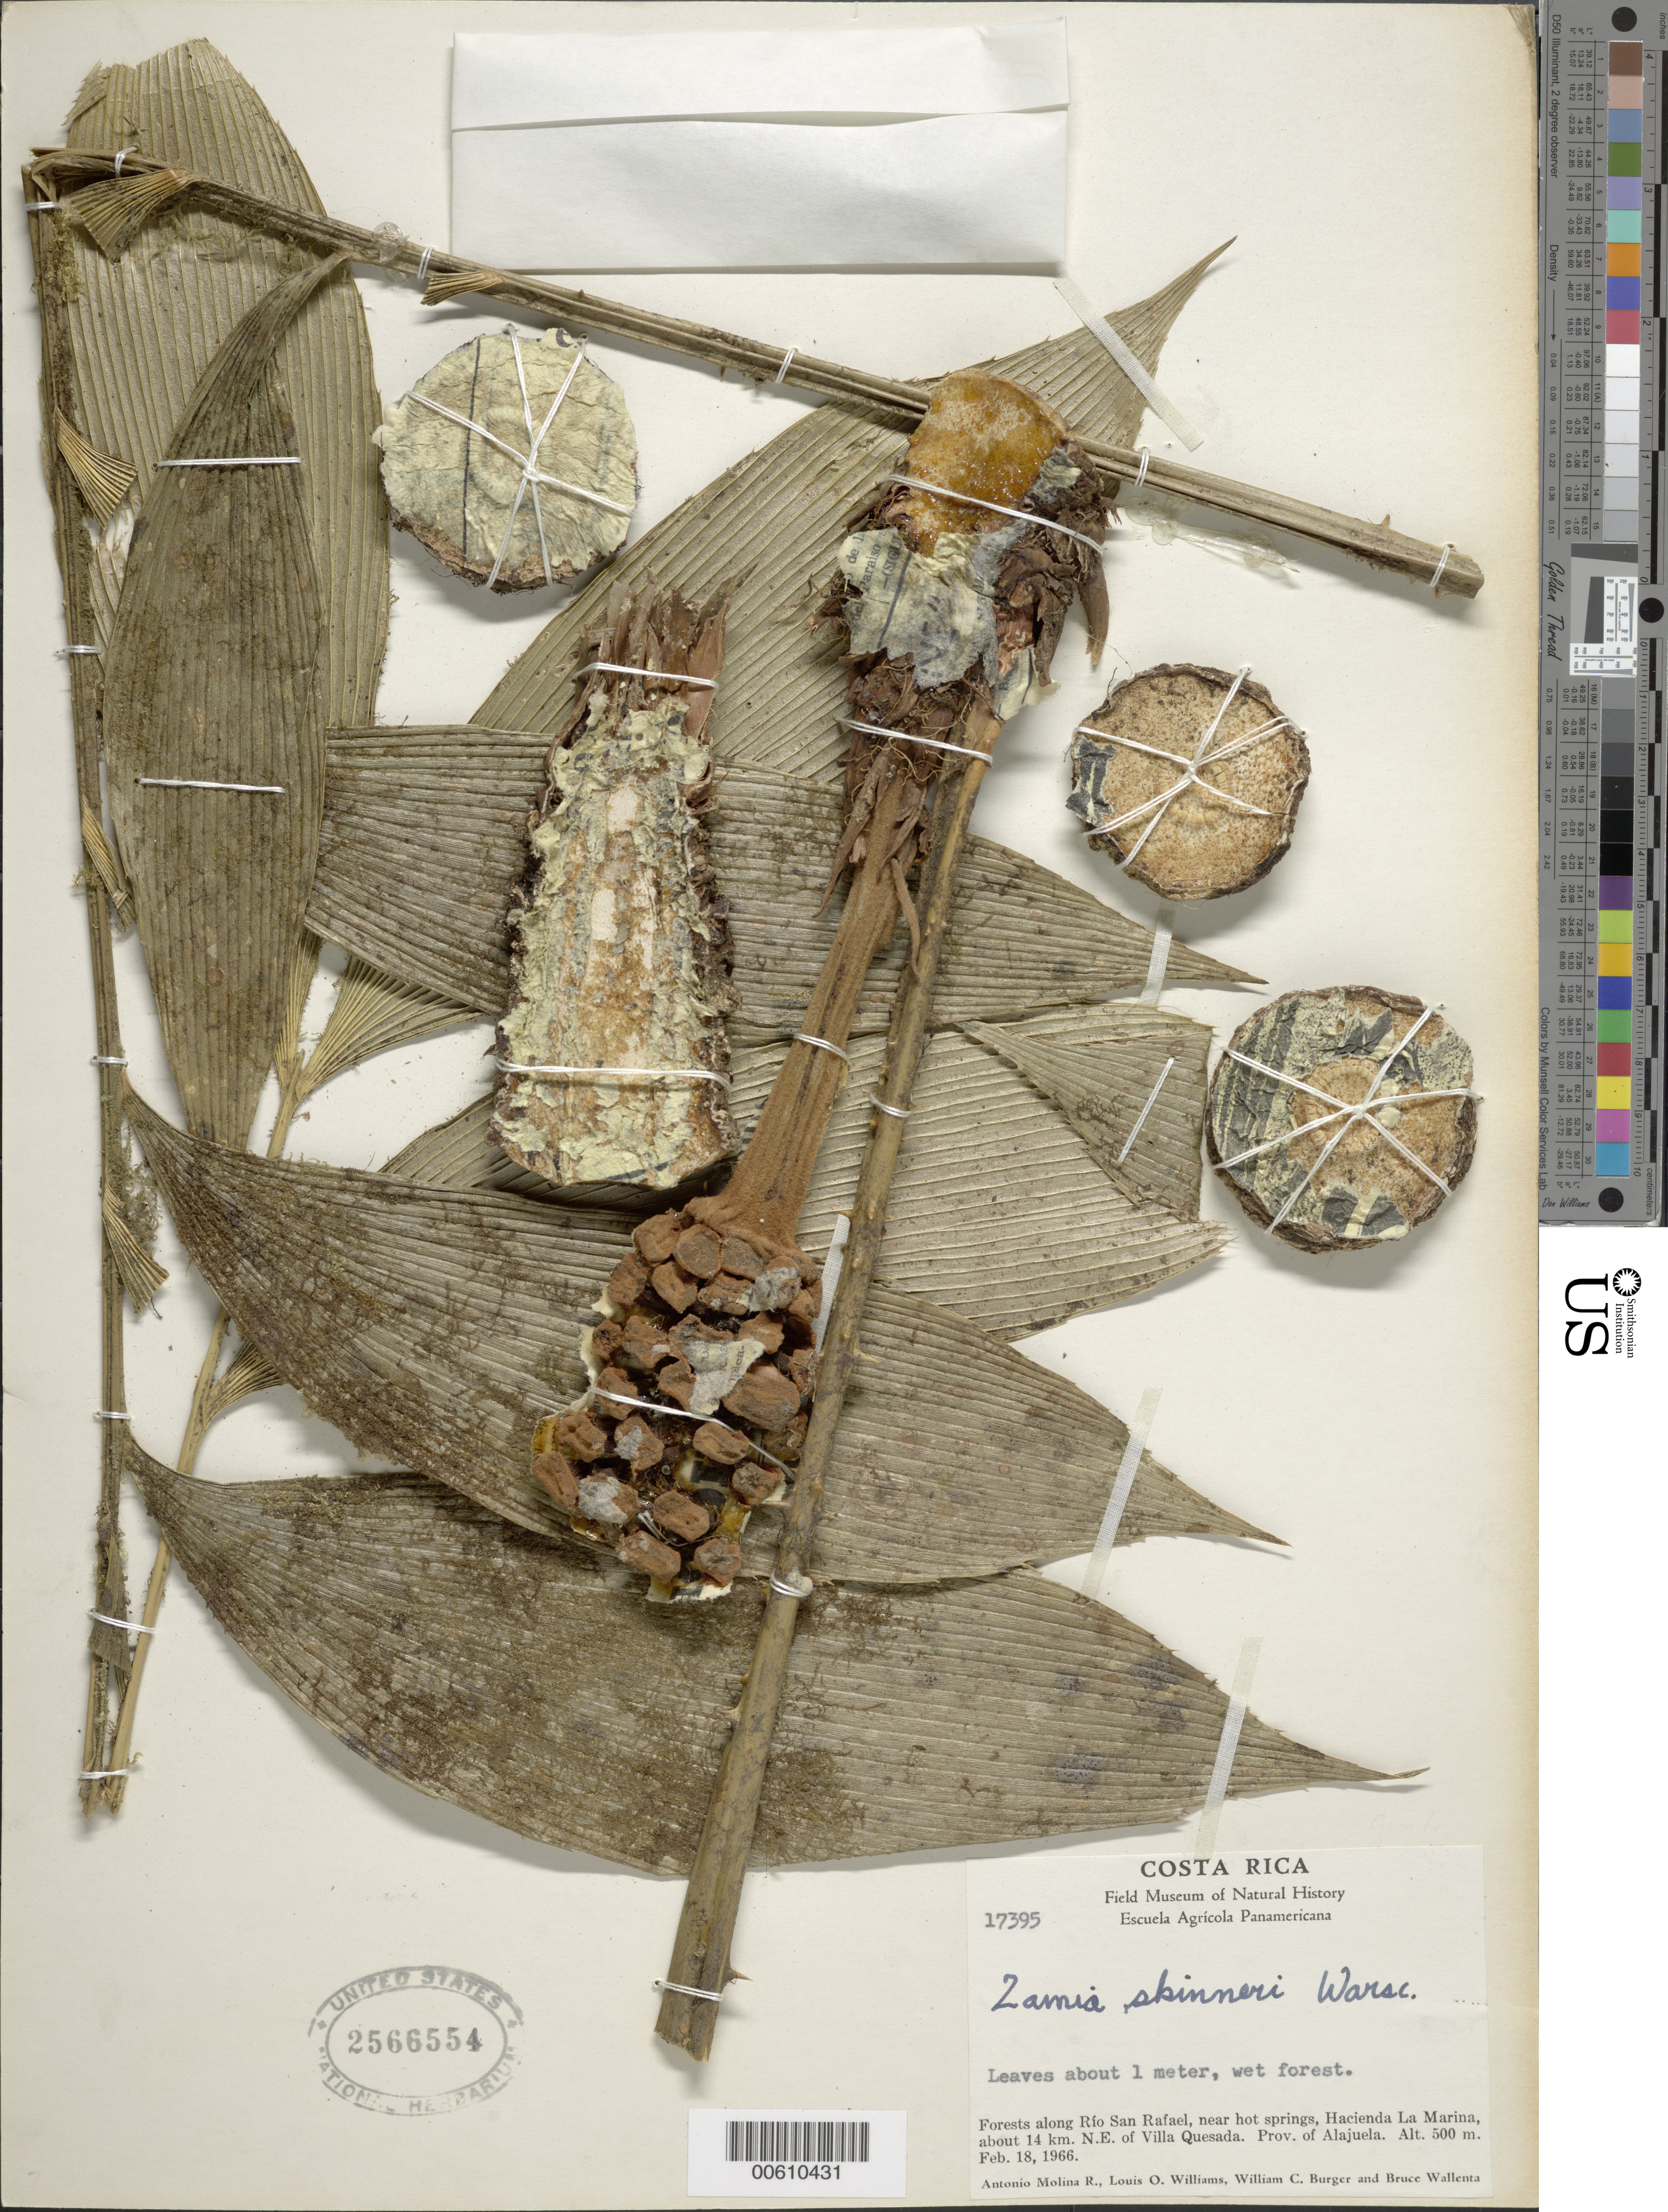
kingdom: Plantae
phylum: Tracheophyta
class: Cycadopsida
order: Cycadales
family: Zamiaceae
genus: Zamia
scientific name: Zamia skinneri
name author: Warsz.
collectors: A. Molina R., L. O. Williams, W. Burger & B. Wallenta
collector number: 17395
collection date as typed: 18 Feb 1966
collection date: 1966-02-18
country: Costa Rica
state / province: Alajuela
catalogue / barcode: US 2566554